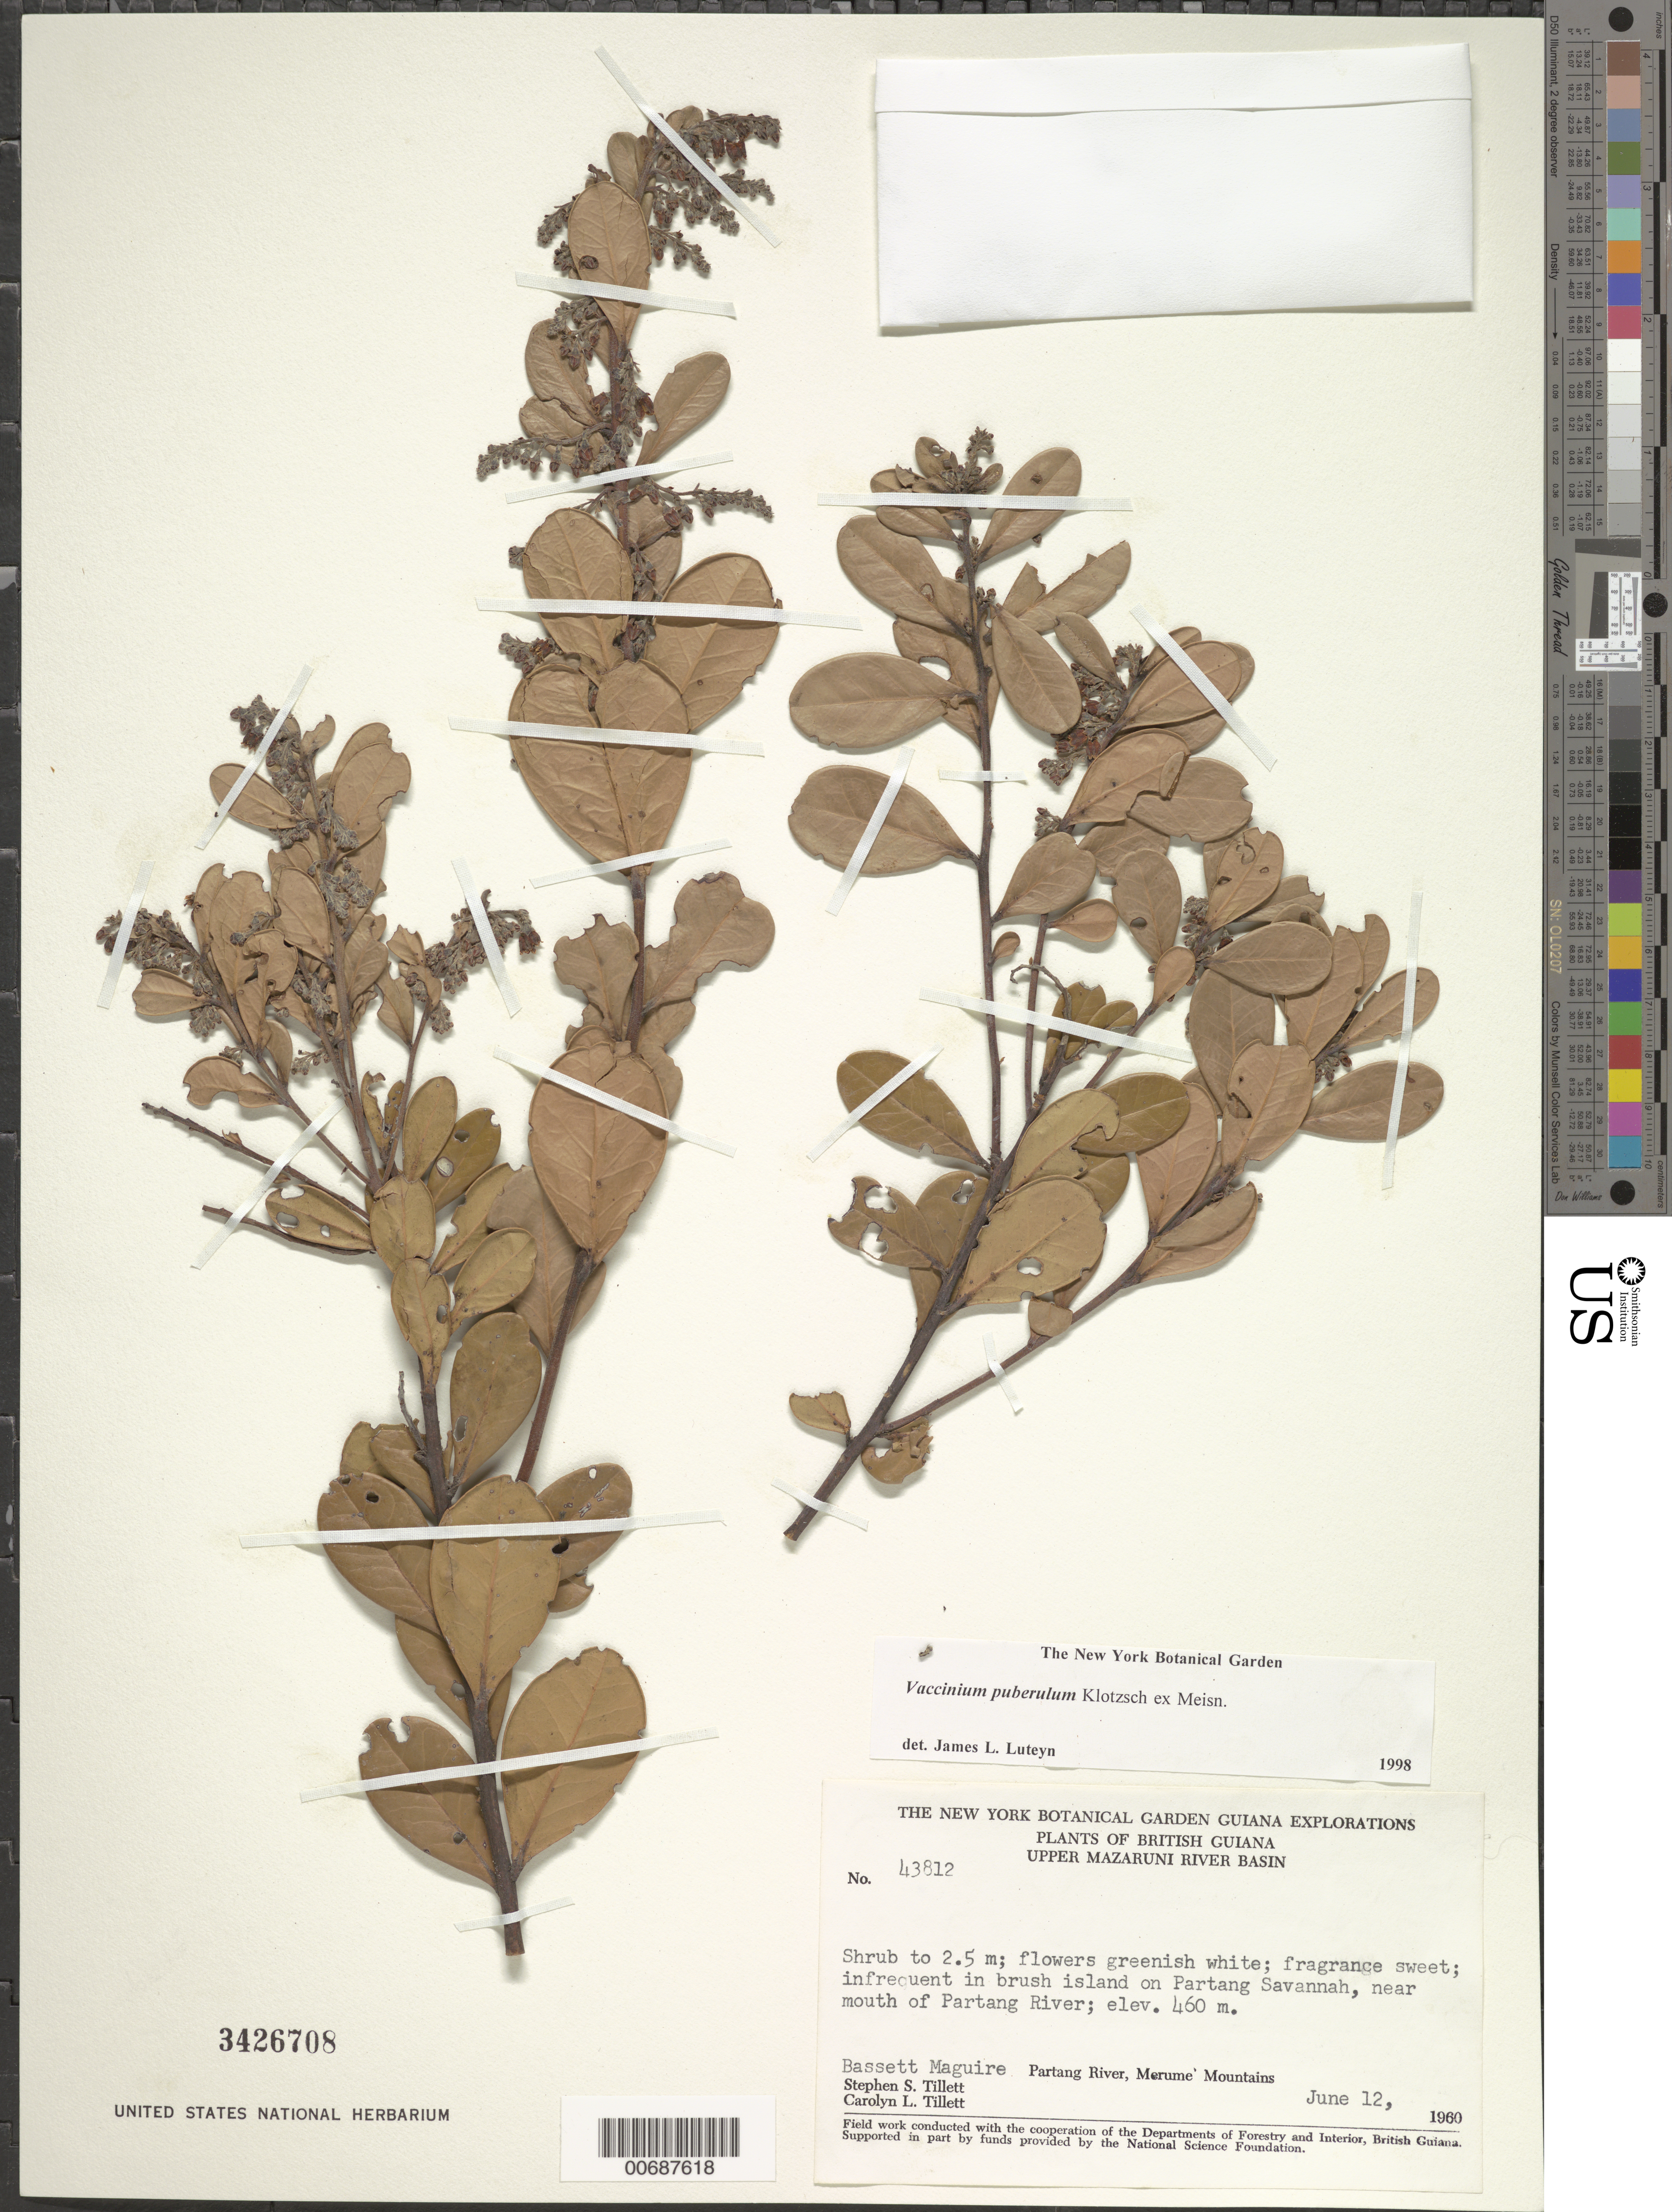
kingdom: Plantae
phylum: Tracheophyta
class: Magnoliopsida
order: Ericales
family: Ericaceae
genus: Vaccinium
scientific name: Vaccinium puberulum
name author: Klotzsch ex Meisn.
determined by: Luteyn, J. L.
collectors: B. Maguire, S. S. Tillett & C. L. Tillett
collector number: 43812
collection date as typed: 12-Jun-60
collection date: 1960-06-12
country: Guyana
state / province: Cuyuni-Mazaruni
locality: Partang Savanna, near mouth of Partang River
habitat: Brush island on savanna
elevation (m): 460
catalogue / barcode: US 3426708